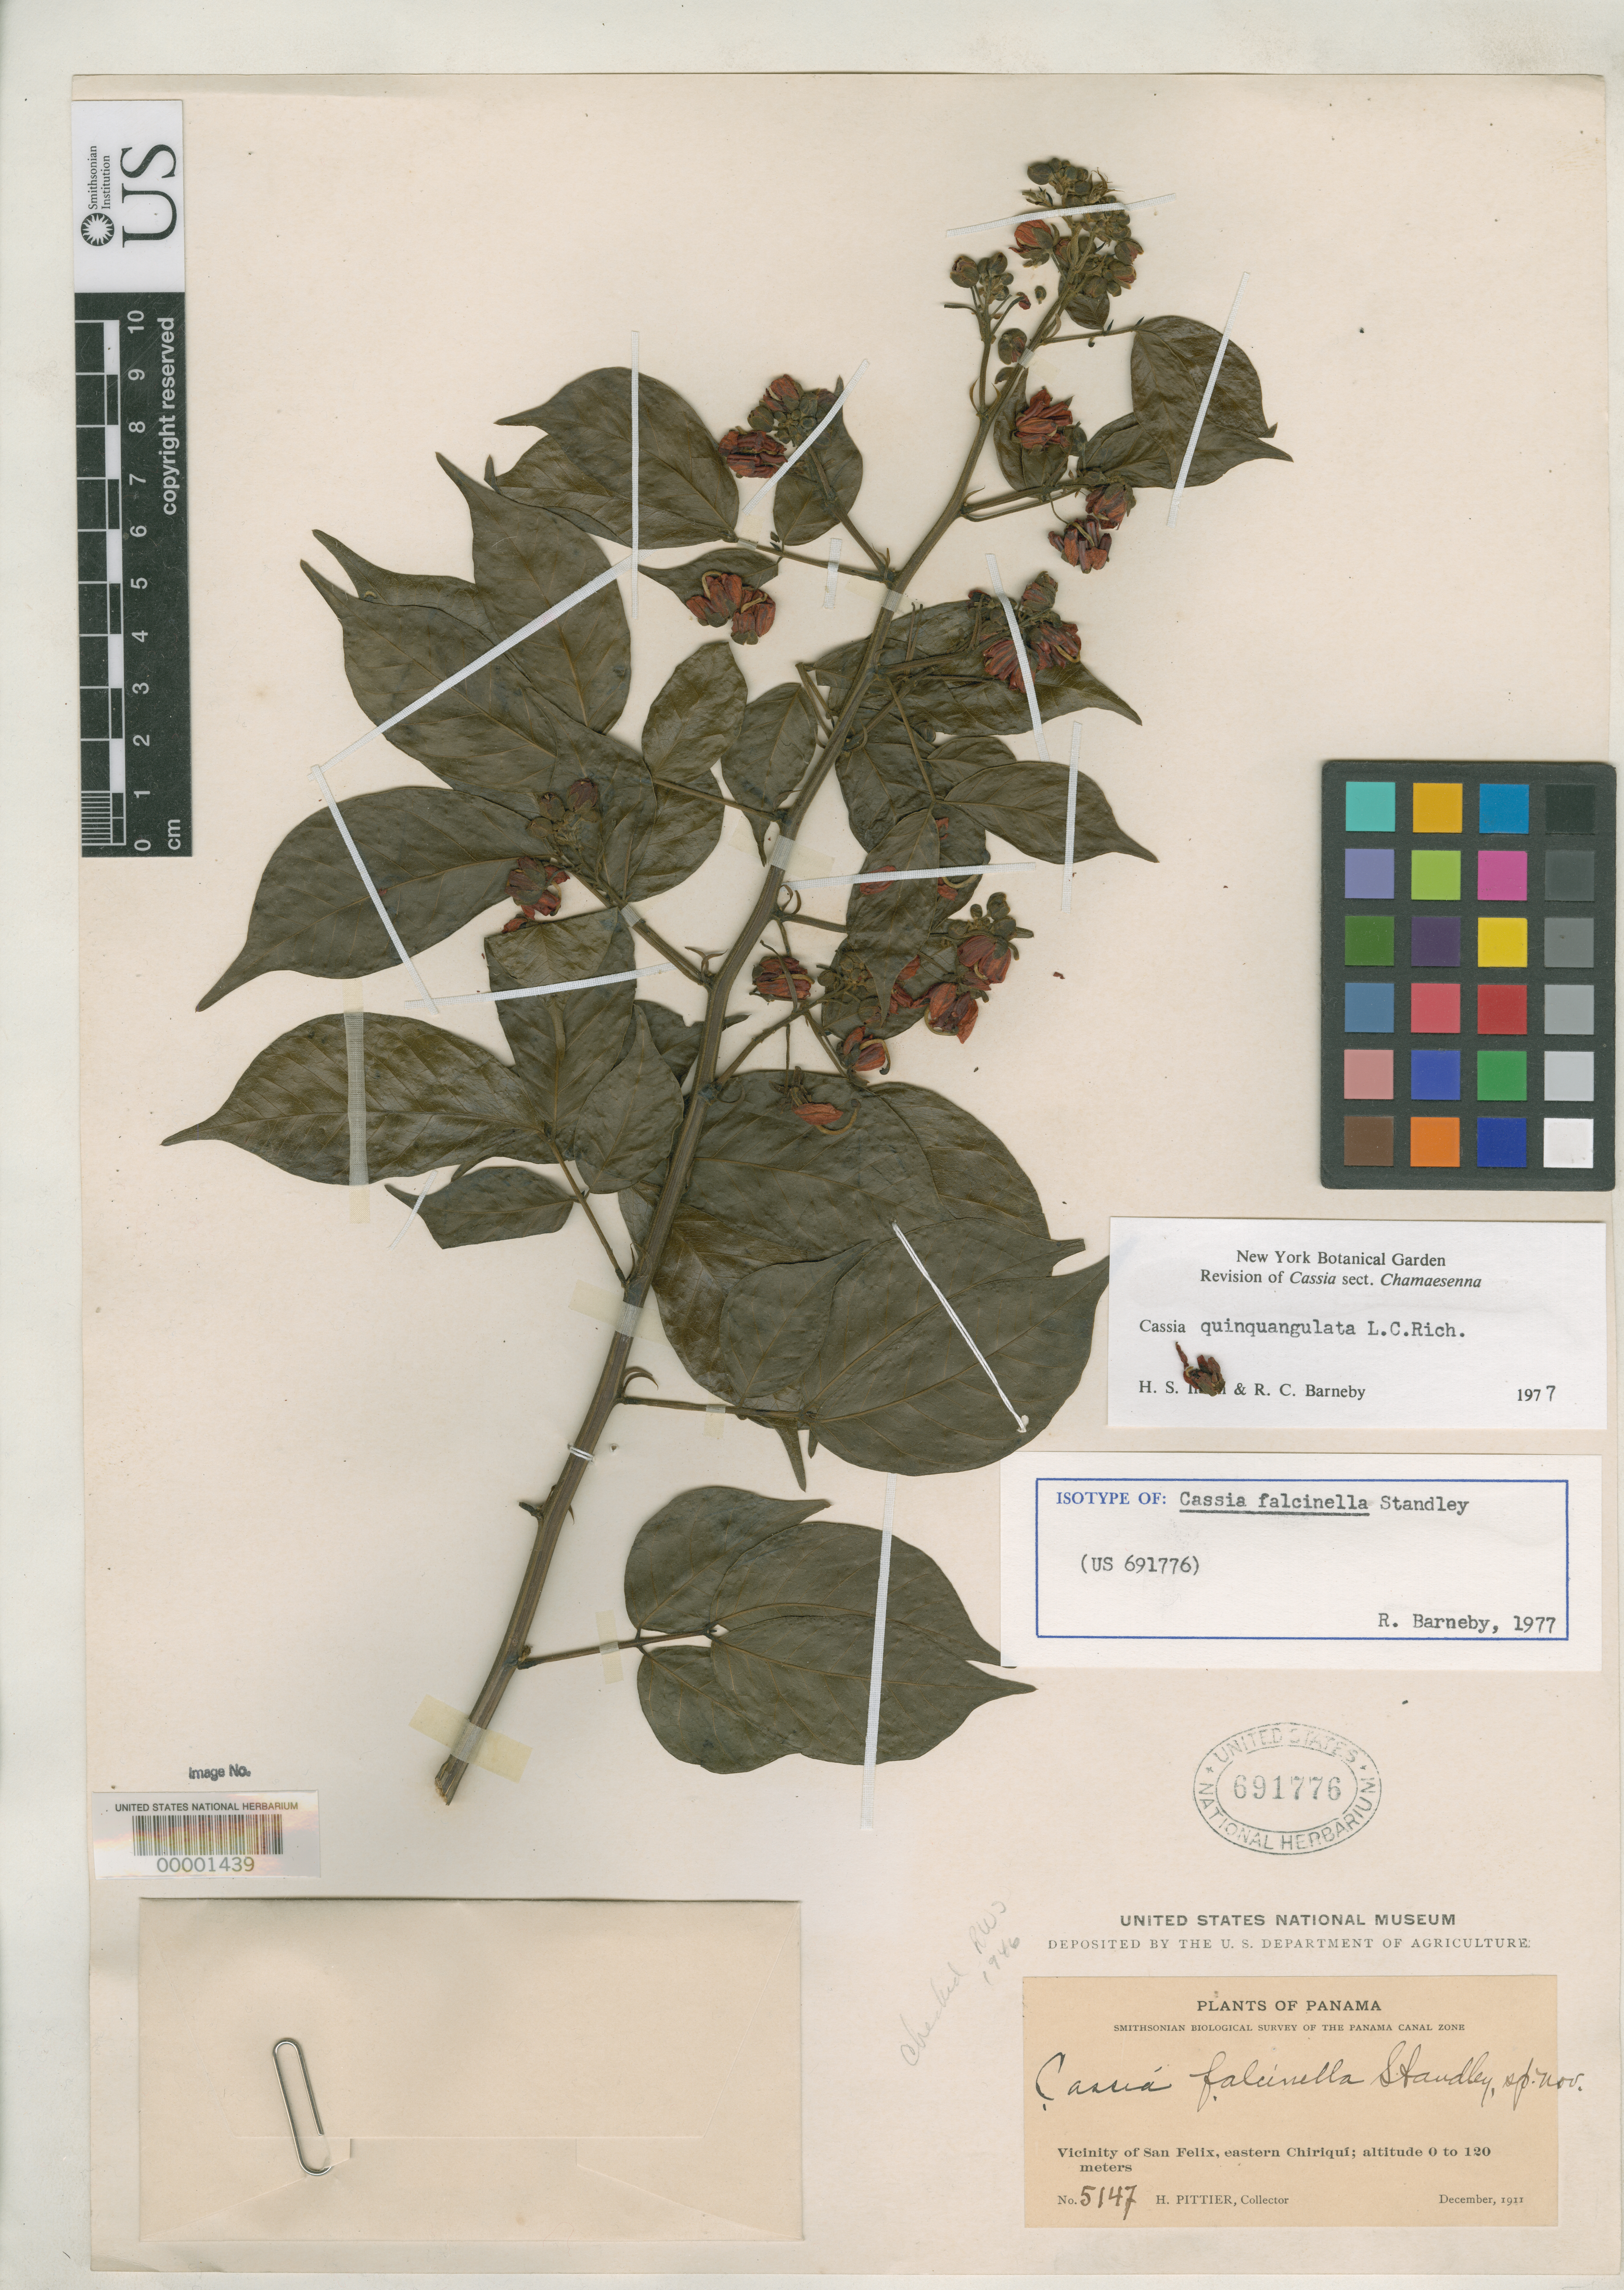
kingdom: Plantae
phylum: Tracheophyta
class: Magnoliopsida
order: Fabales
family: Fabaceae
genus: Cassia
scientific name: Cassia falcinella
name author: Standl.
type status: Holotype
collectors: H. F. Pittier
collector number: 5147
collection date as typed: Dec 1911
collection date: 1911-12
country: Panama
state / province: Chiriquí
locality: Vicinity of San Felix.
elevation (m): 120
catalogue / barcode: US 691776